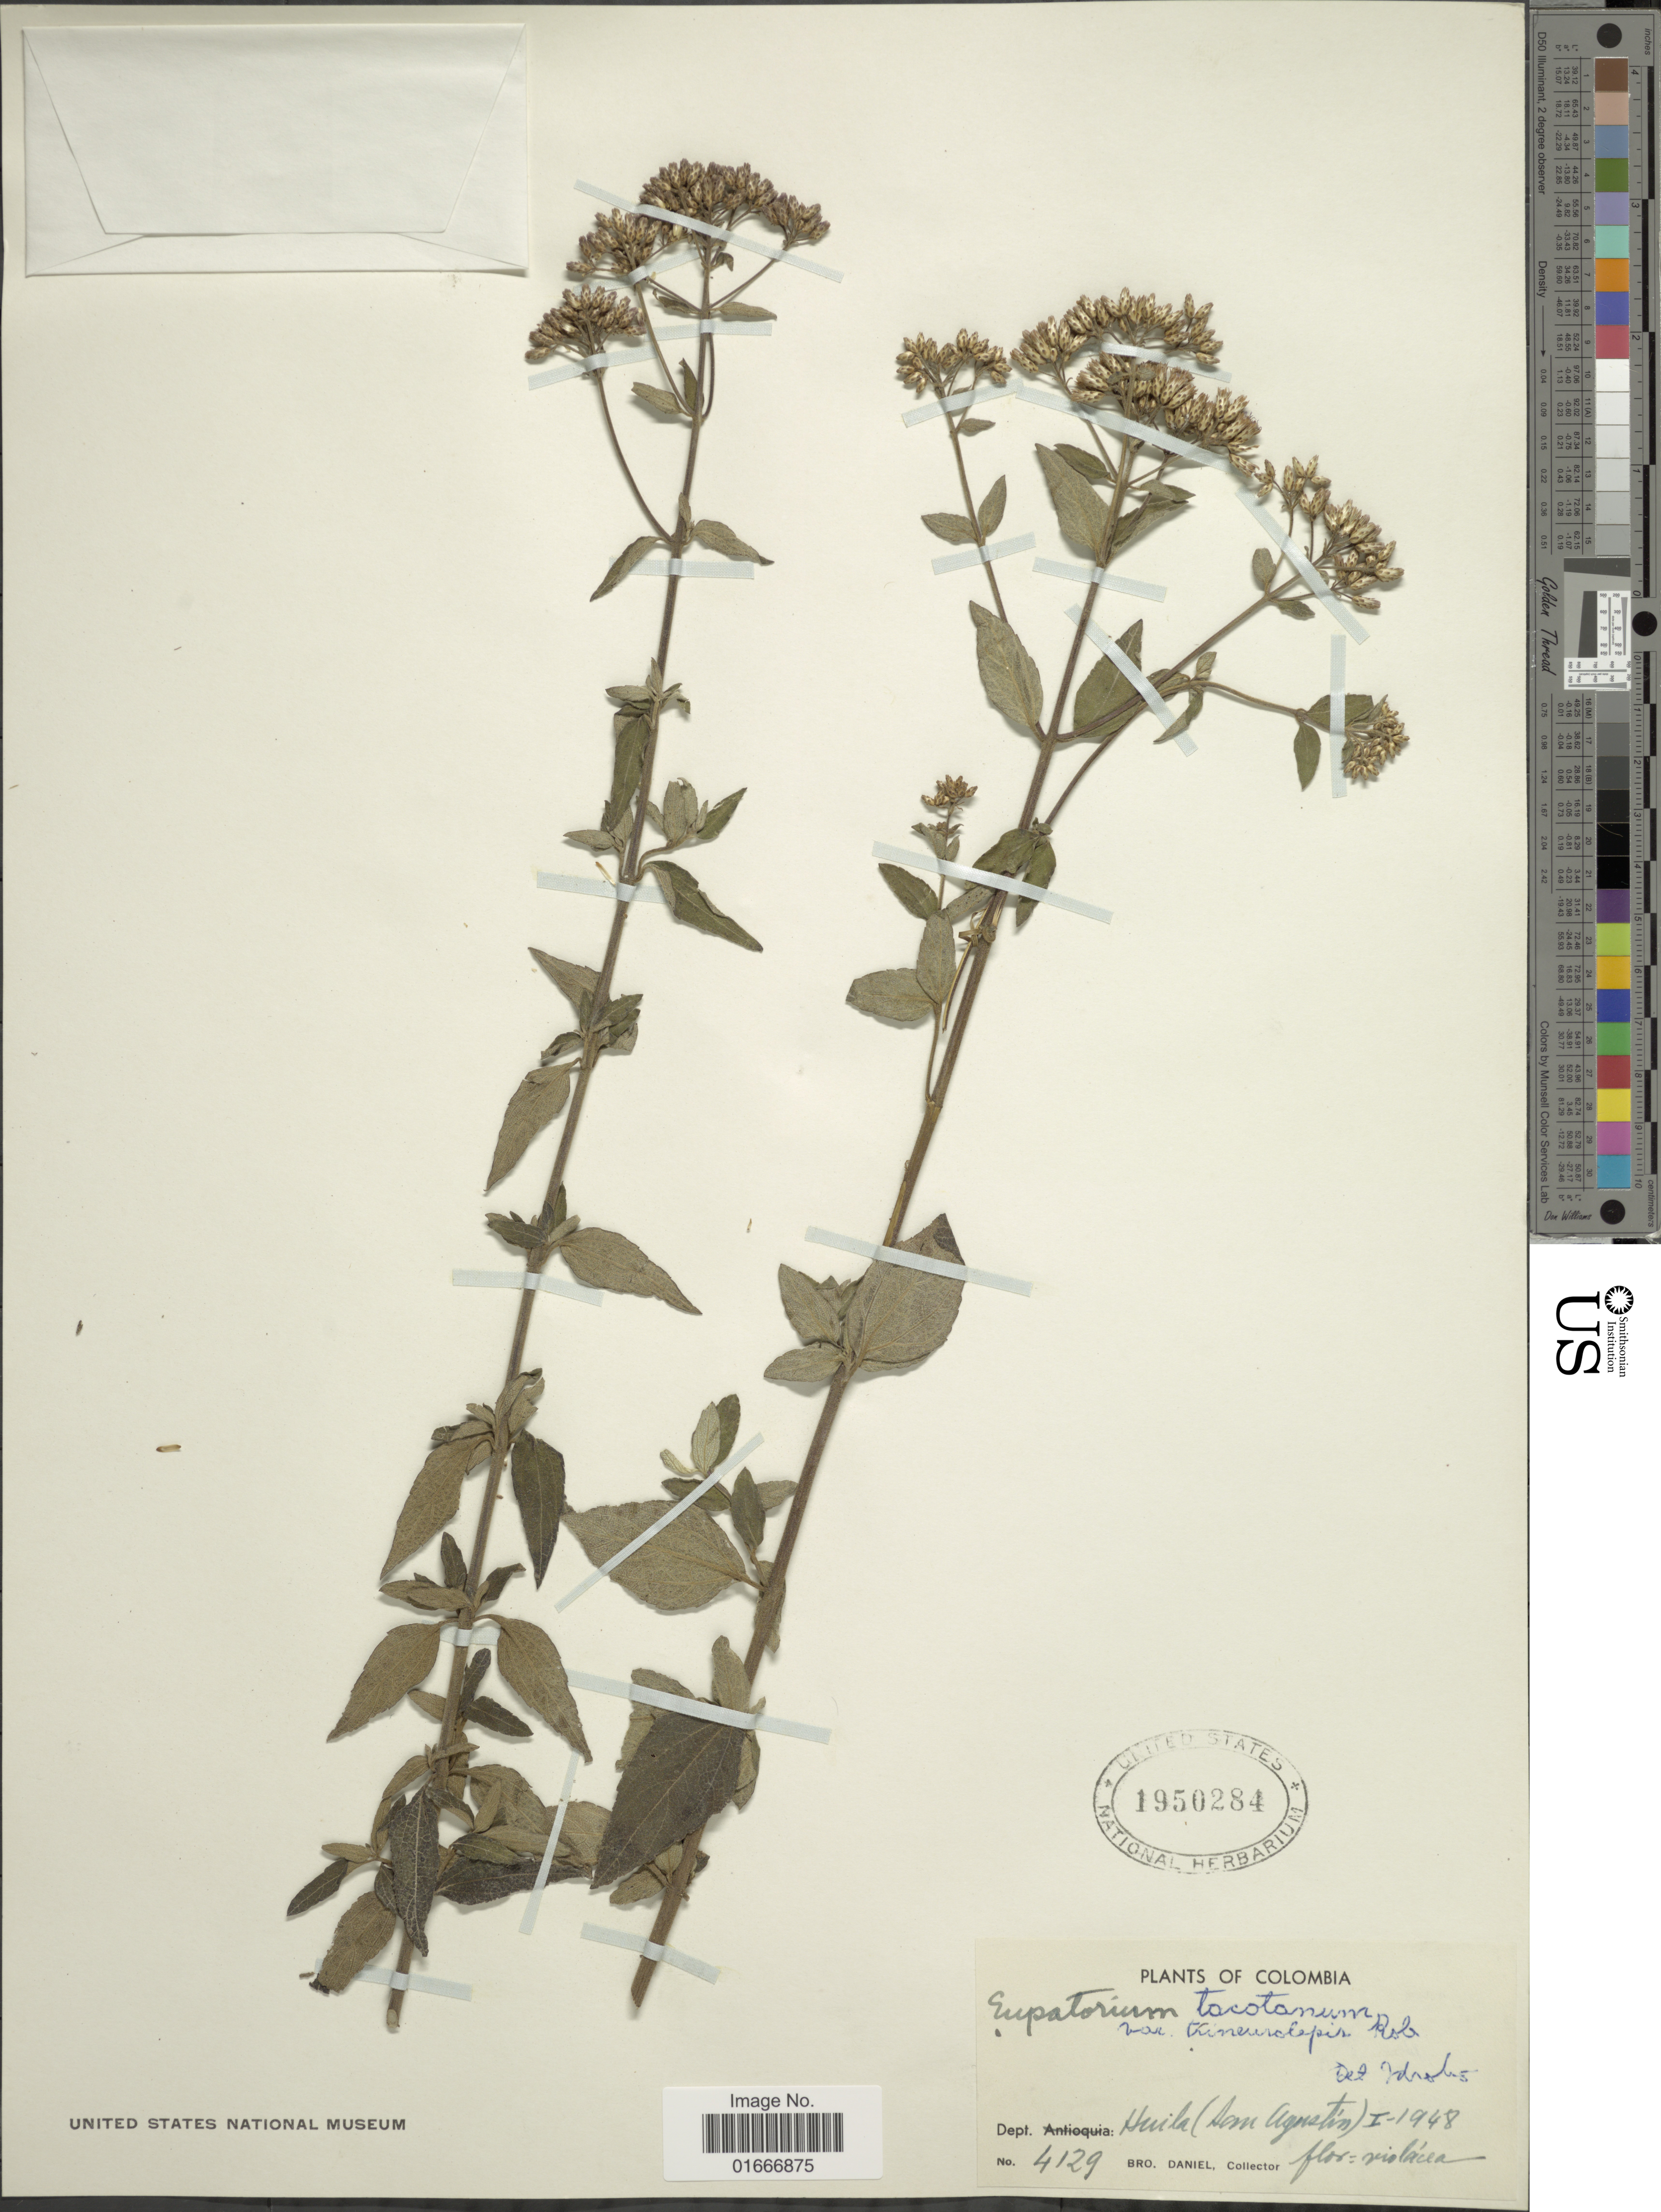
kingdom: Plantae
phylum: Tracheophyta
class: Magnoliopsida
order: Asterales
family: Asteraceae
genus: Chromolaena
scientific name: Chromolaena tacotana var. trineurolepis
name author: H. Rob.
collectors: Bro. Daniel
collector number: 4129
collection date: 1948-01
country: Colombia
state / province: Huila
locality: Colombia. Dept. Huila (San Augustin)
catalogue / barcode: US 1950284